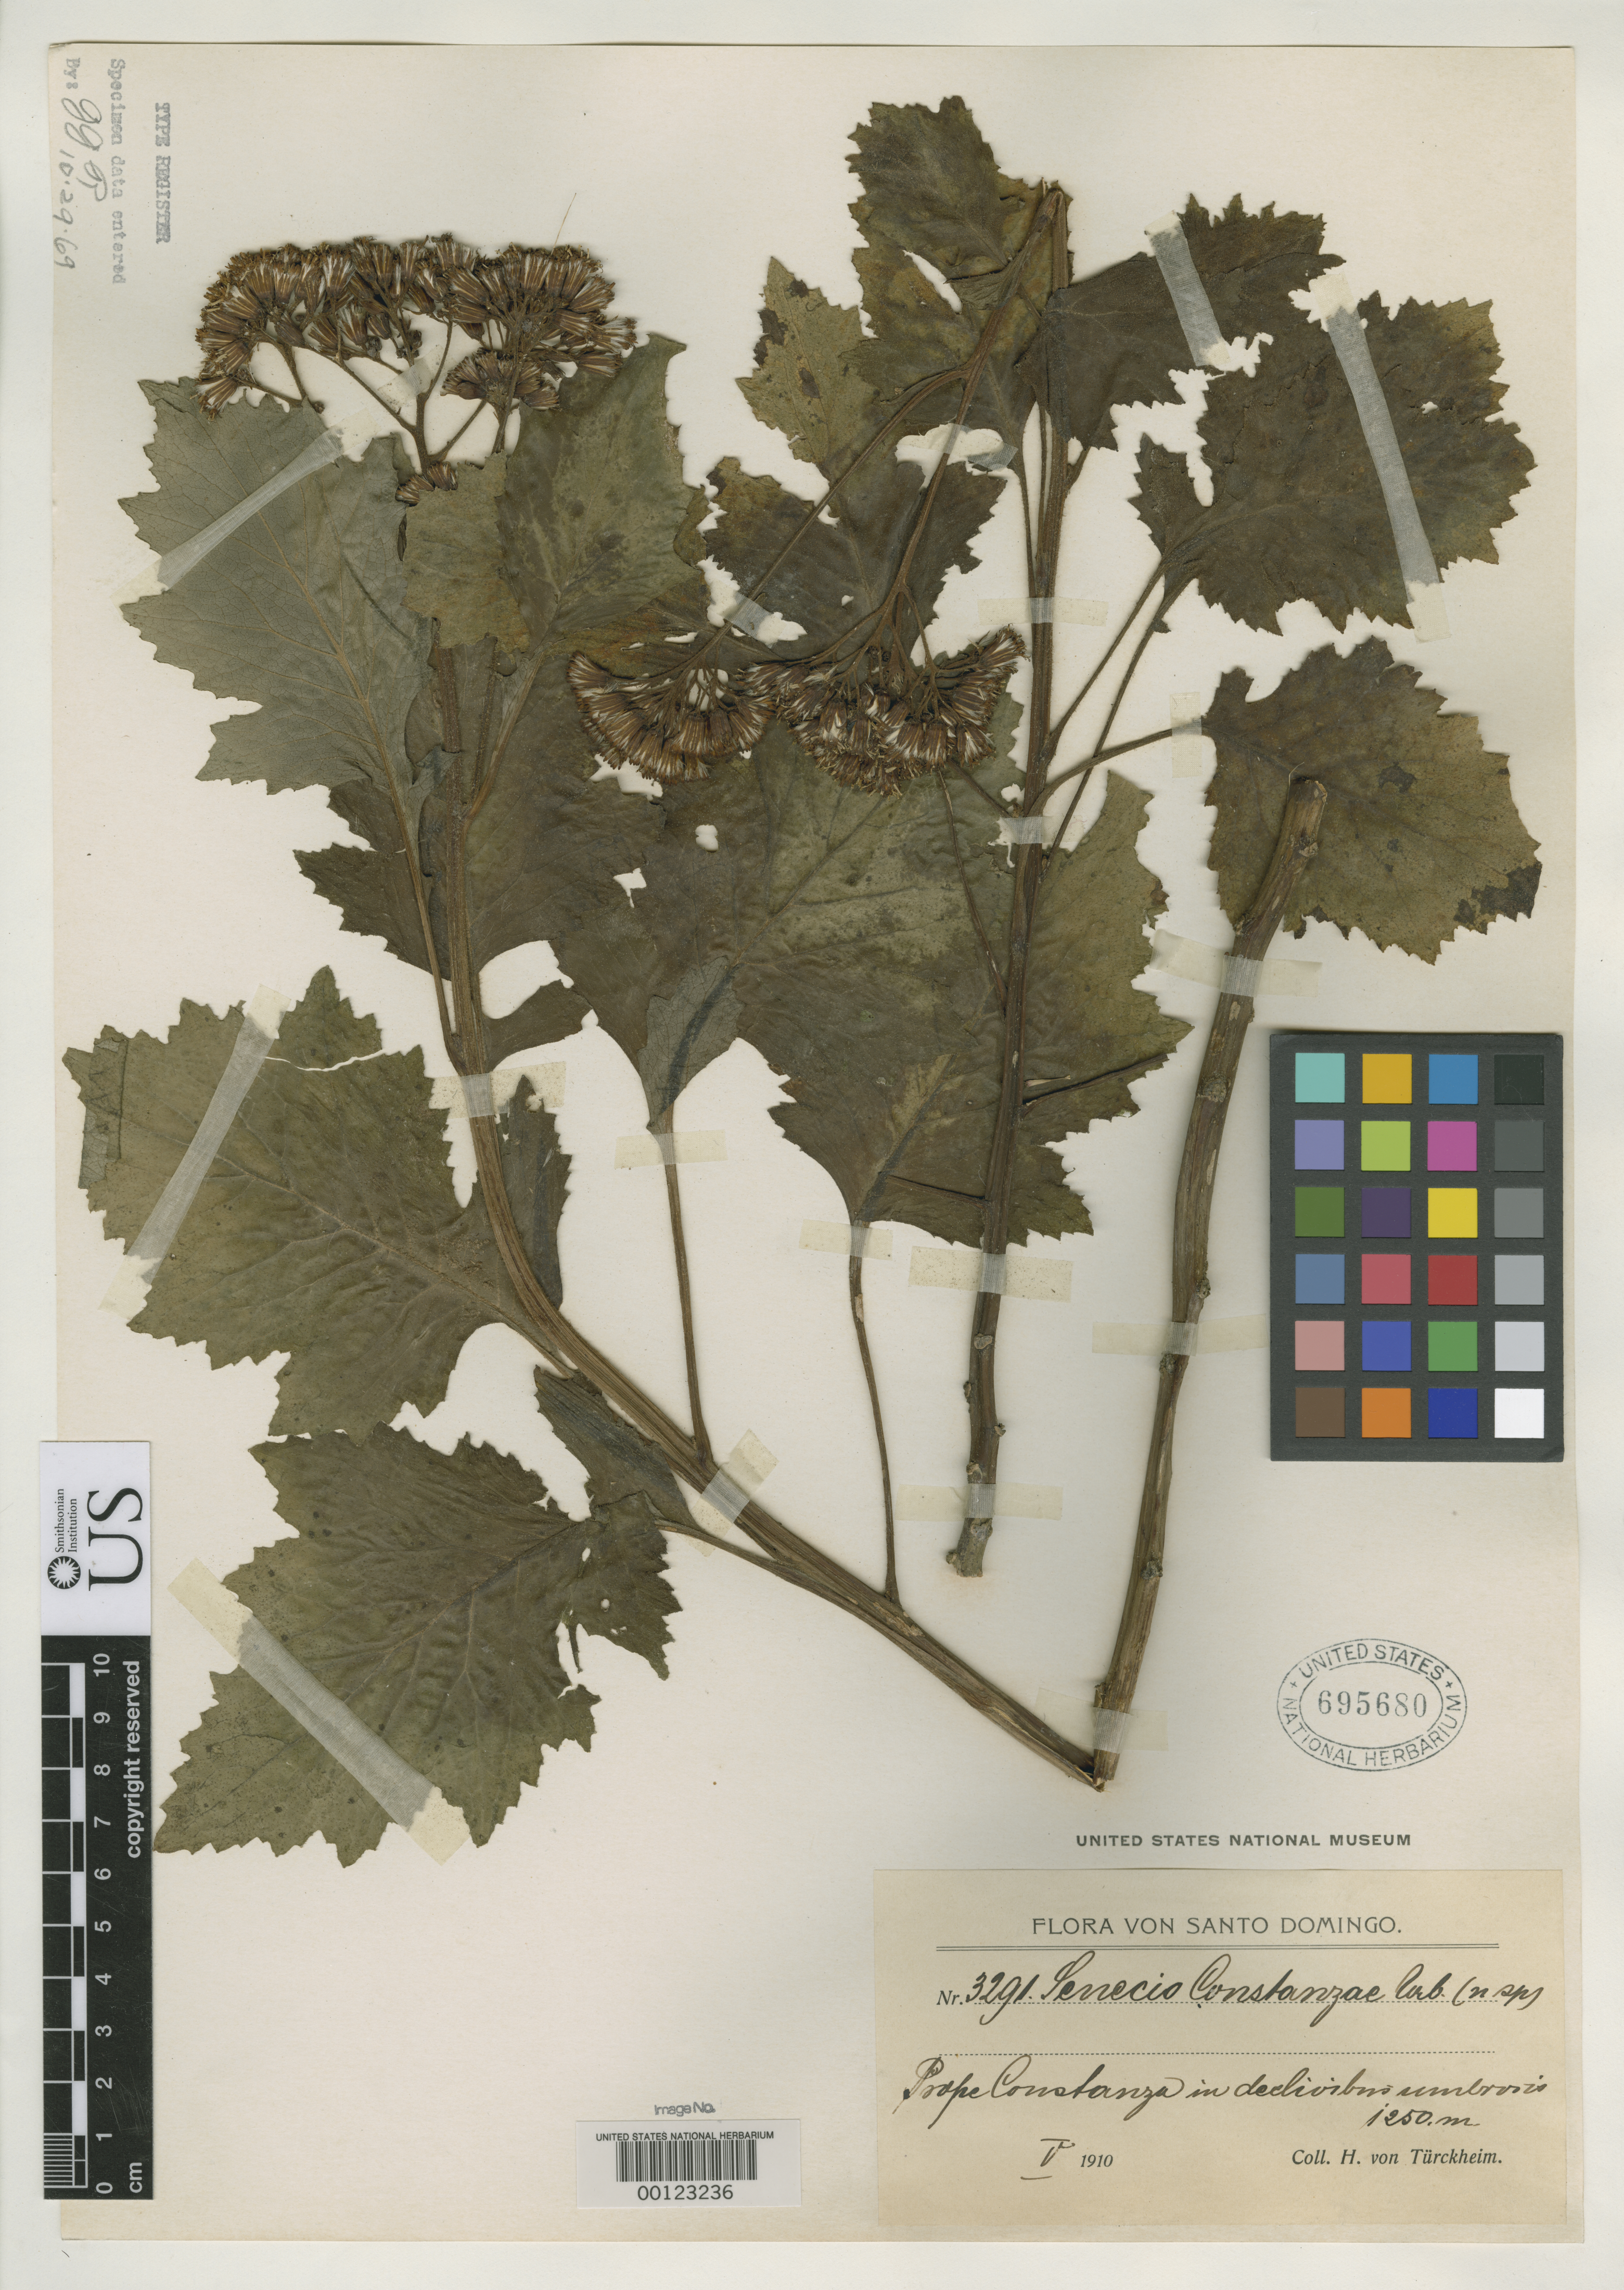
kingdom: Plantae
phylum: Tracheophyta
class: Magnoliopsida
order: Asterales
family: Asteraceae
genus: Senecio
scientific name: Senecio constanzae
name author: Urb.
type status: Isotype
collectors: H. von Türckheim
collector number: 3291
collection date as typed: May 1910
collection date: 1910-05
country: Dominican Republic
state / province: La Vega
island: Hispaniola Island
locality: Near Constanza.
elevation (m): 1250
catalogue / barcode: US 695680